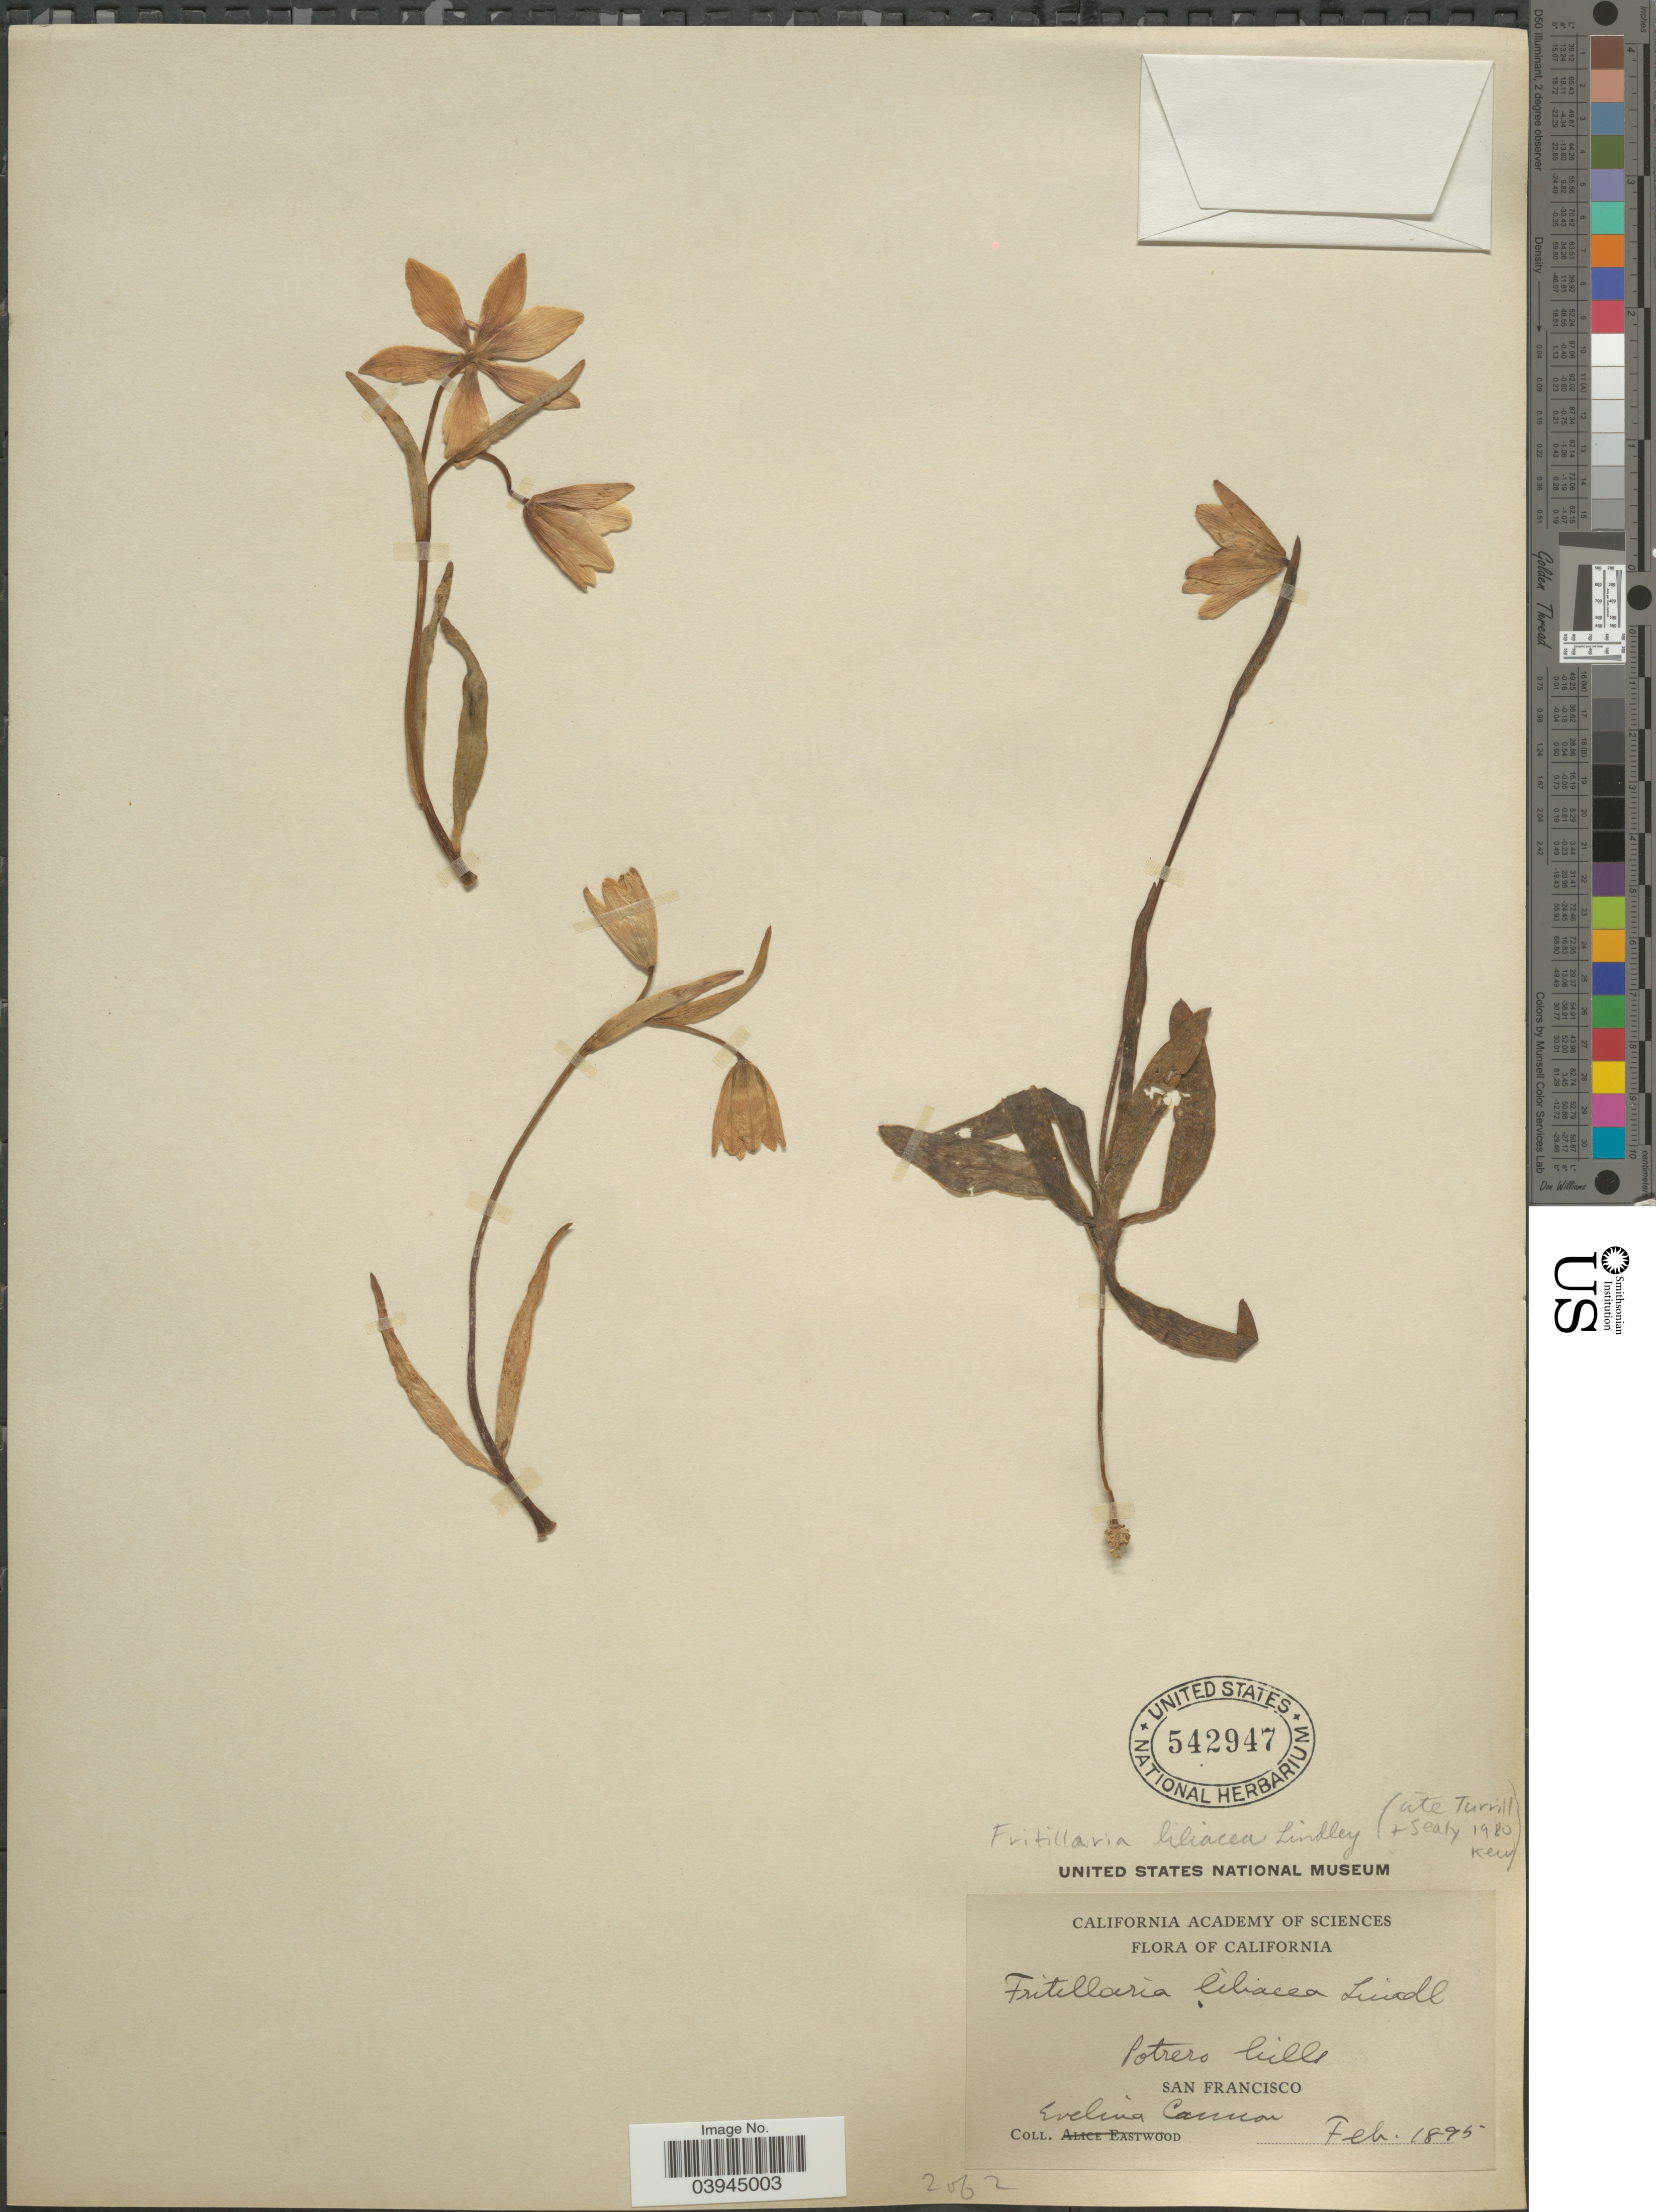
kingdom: Plantae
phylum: Tracheophyta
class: Liliopsida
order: Liliales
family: Liliaceae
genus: Fritillaria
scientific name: Fritillaria liliacea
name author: Lindl.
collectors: E. Cannon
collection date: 1895-02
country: United States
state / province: California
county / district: San Francisco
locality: Potrero hills. San Francisco.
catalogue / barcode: US 542947